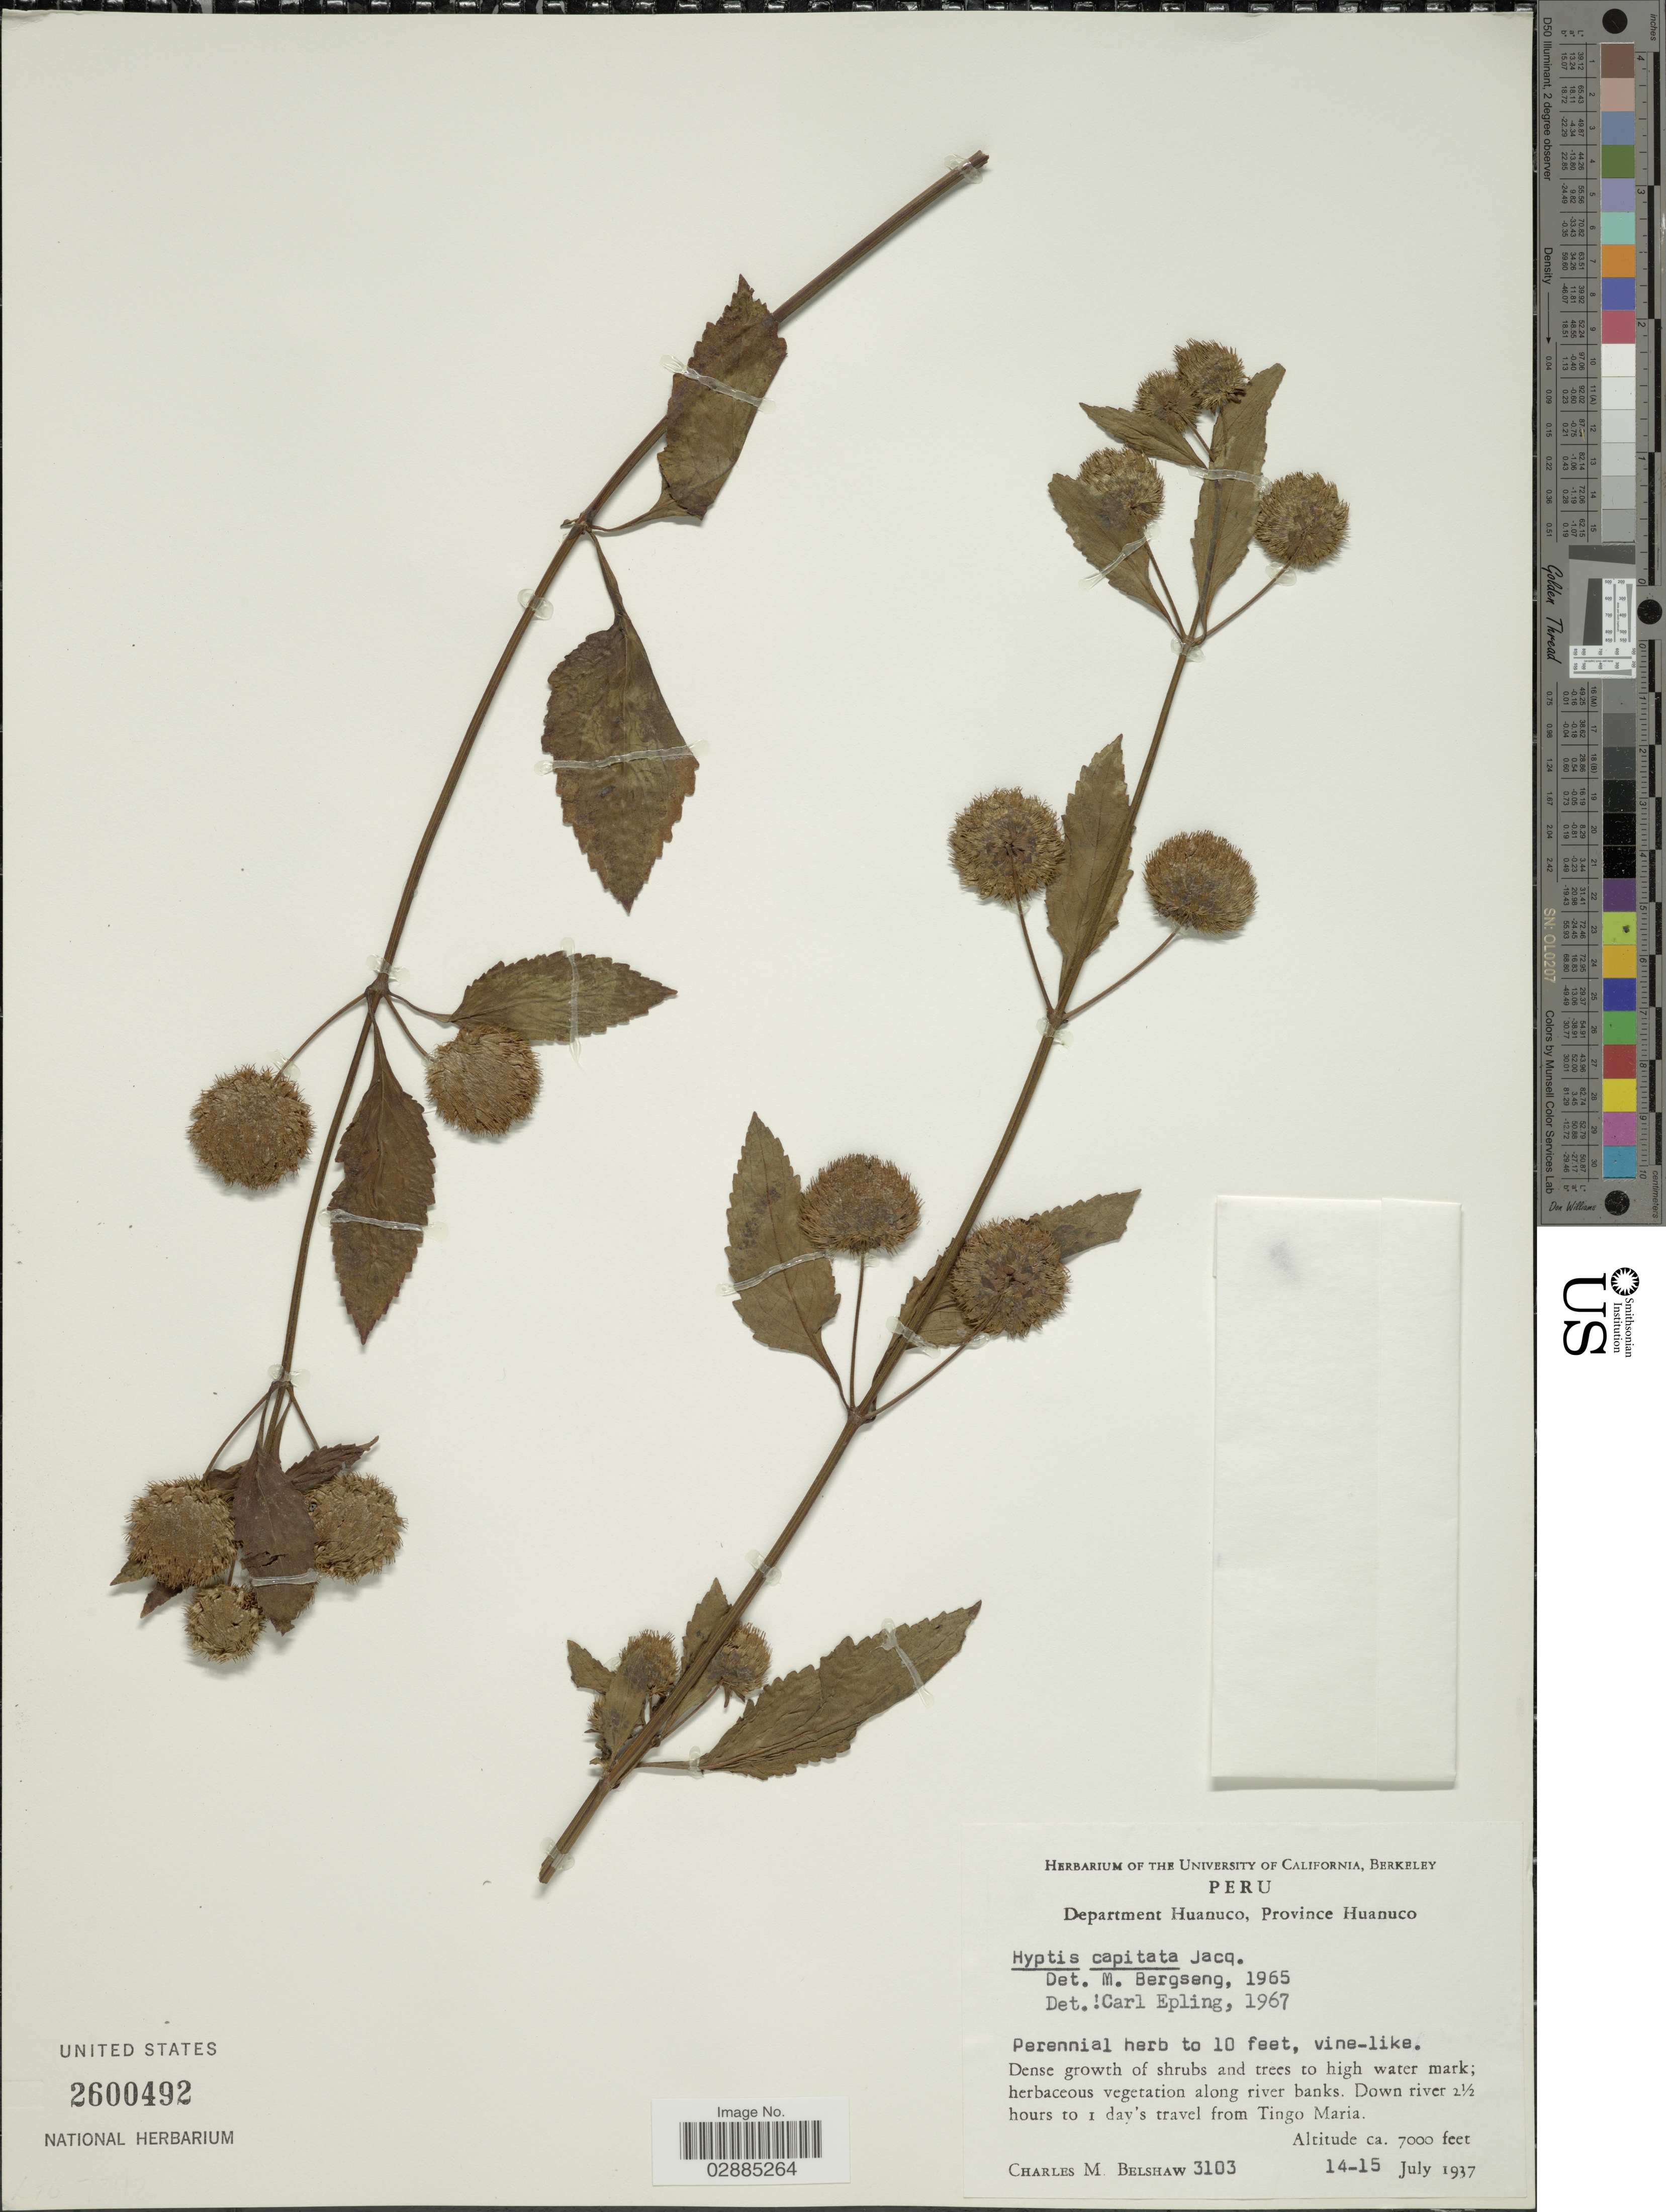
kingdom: Plantae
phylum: Tracheophyta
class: Magnoliopsida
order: Lamiales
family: Lamiaceae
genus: Hyptis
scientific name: Hyptis capitata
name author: Jacq.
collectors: C. Shaw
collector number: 3103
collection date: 1937-07-14/1937-07-15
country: Peru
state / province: Huánuco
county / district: Huánuco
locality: Department Huanuco, Province Huanuco. Down river 2½ hours to 1 day's travel from Tingo Maria.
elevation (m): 2134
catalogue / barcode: US 2600492